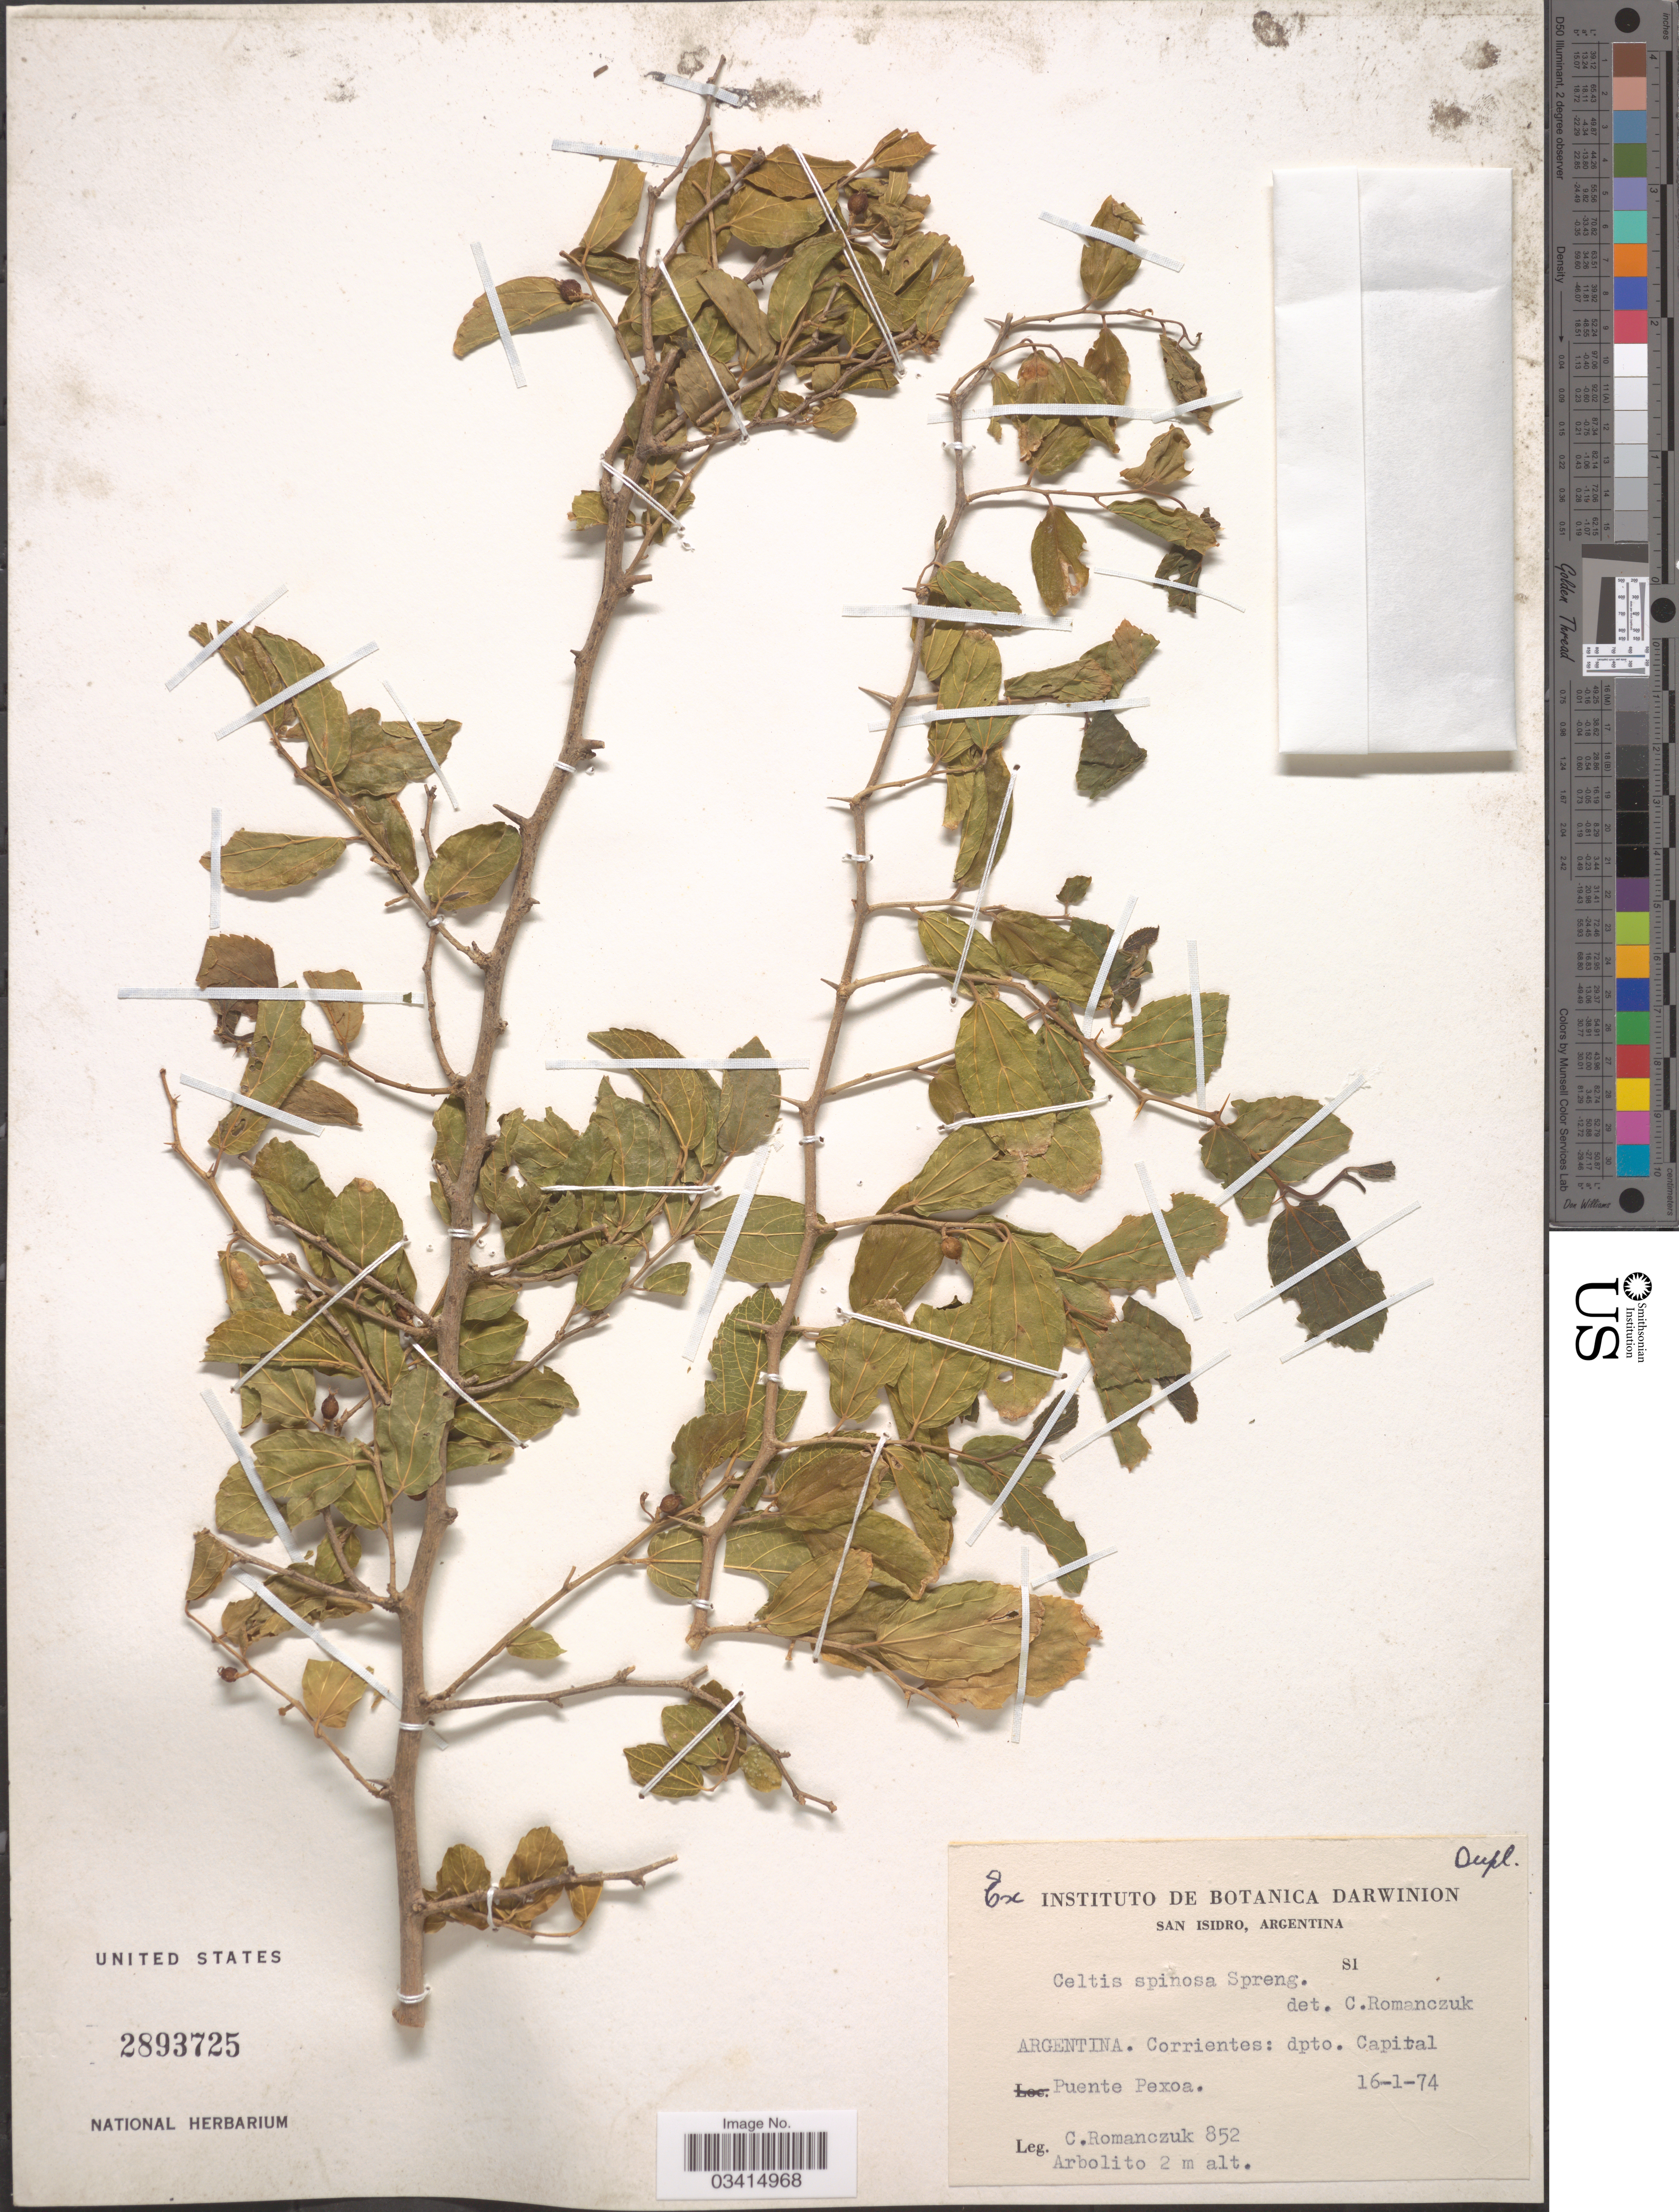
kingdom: Plantae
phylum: Tracheophyta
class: Magnoliopsida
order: Rosales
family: Cannabaceae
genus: Celtis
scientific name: Celtis spinosa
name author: Ruiz ex Miq.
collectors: C. Romanczuk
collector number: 852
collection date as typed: Transcribed d/m/y: 16/1/74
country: Argentina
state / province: Corrientes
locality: Dpto. Capital. Puente Pexoa.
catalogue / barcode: US 2893725